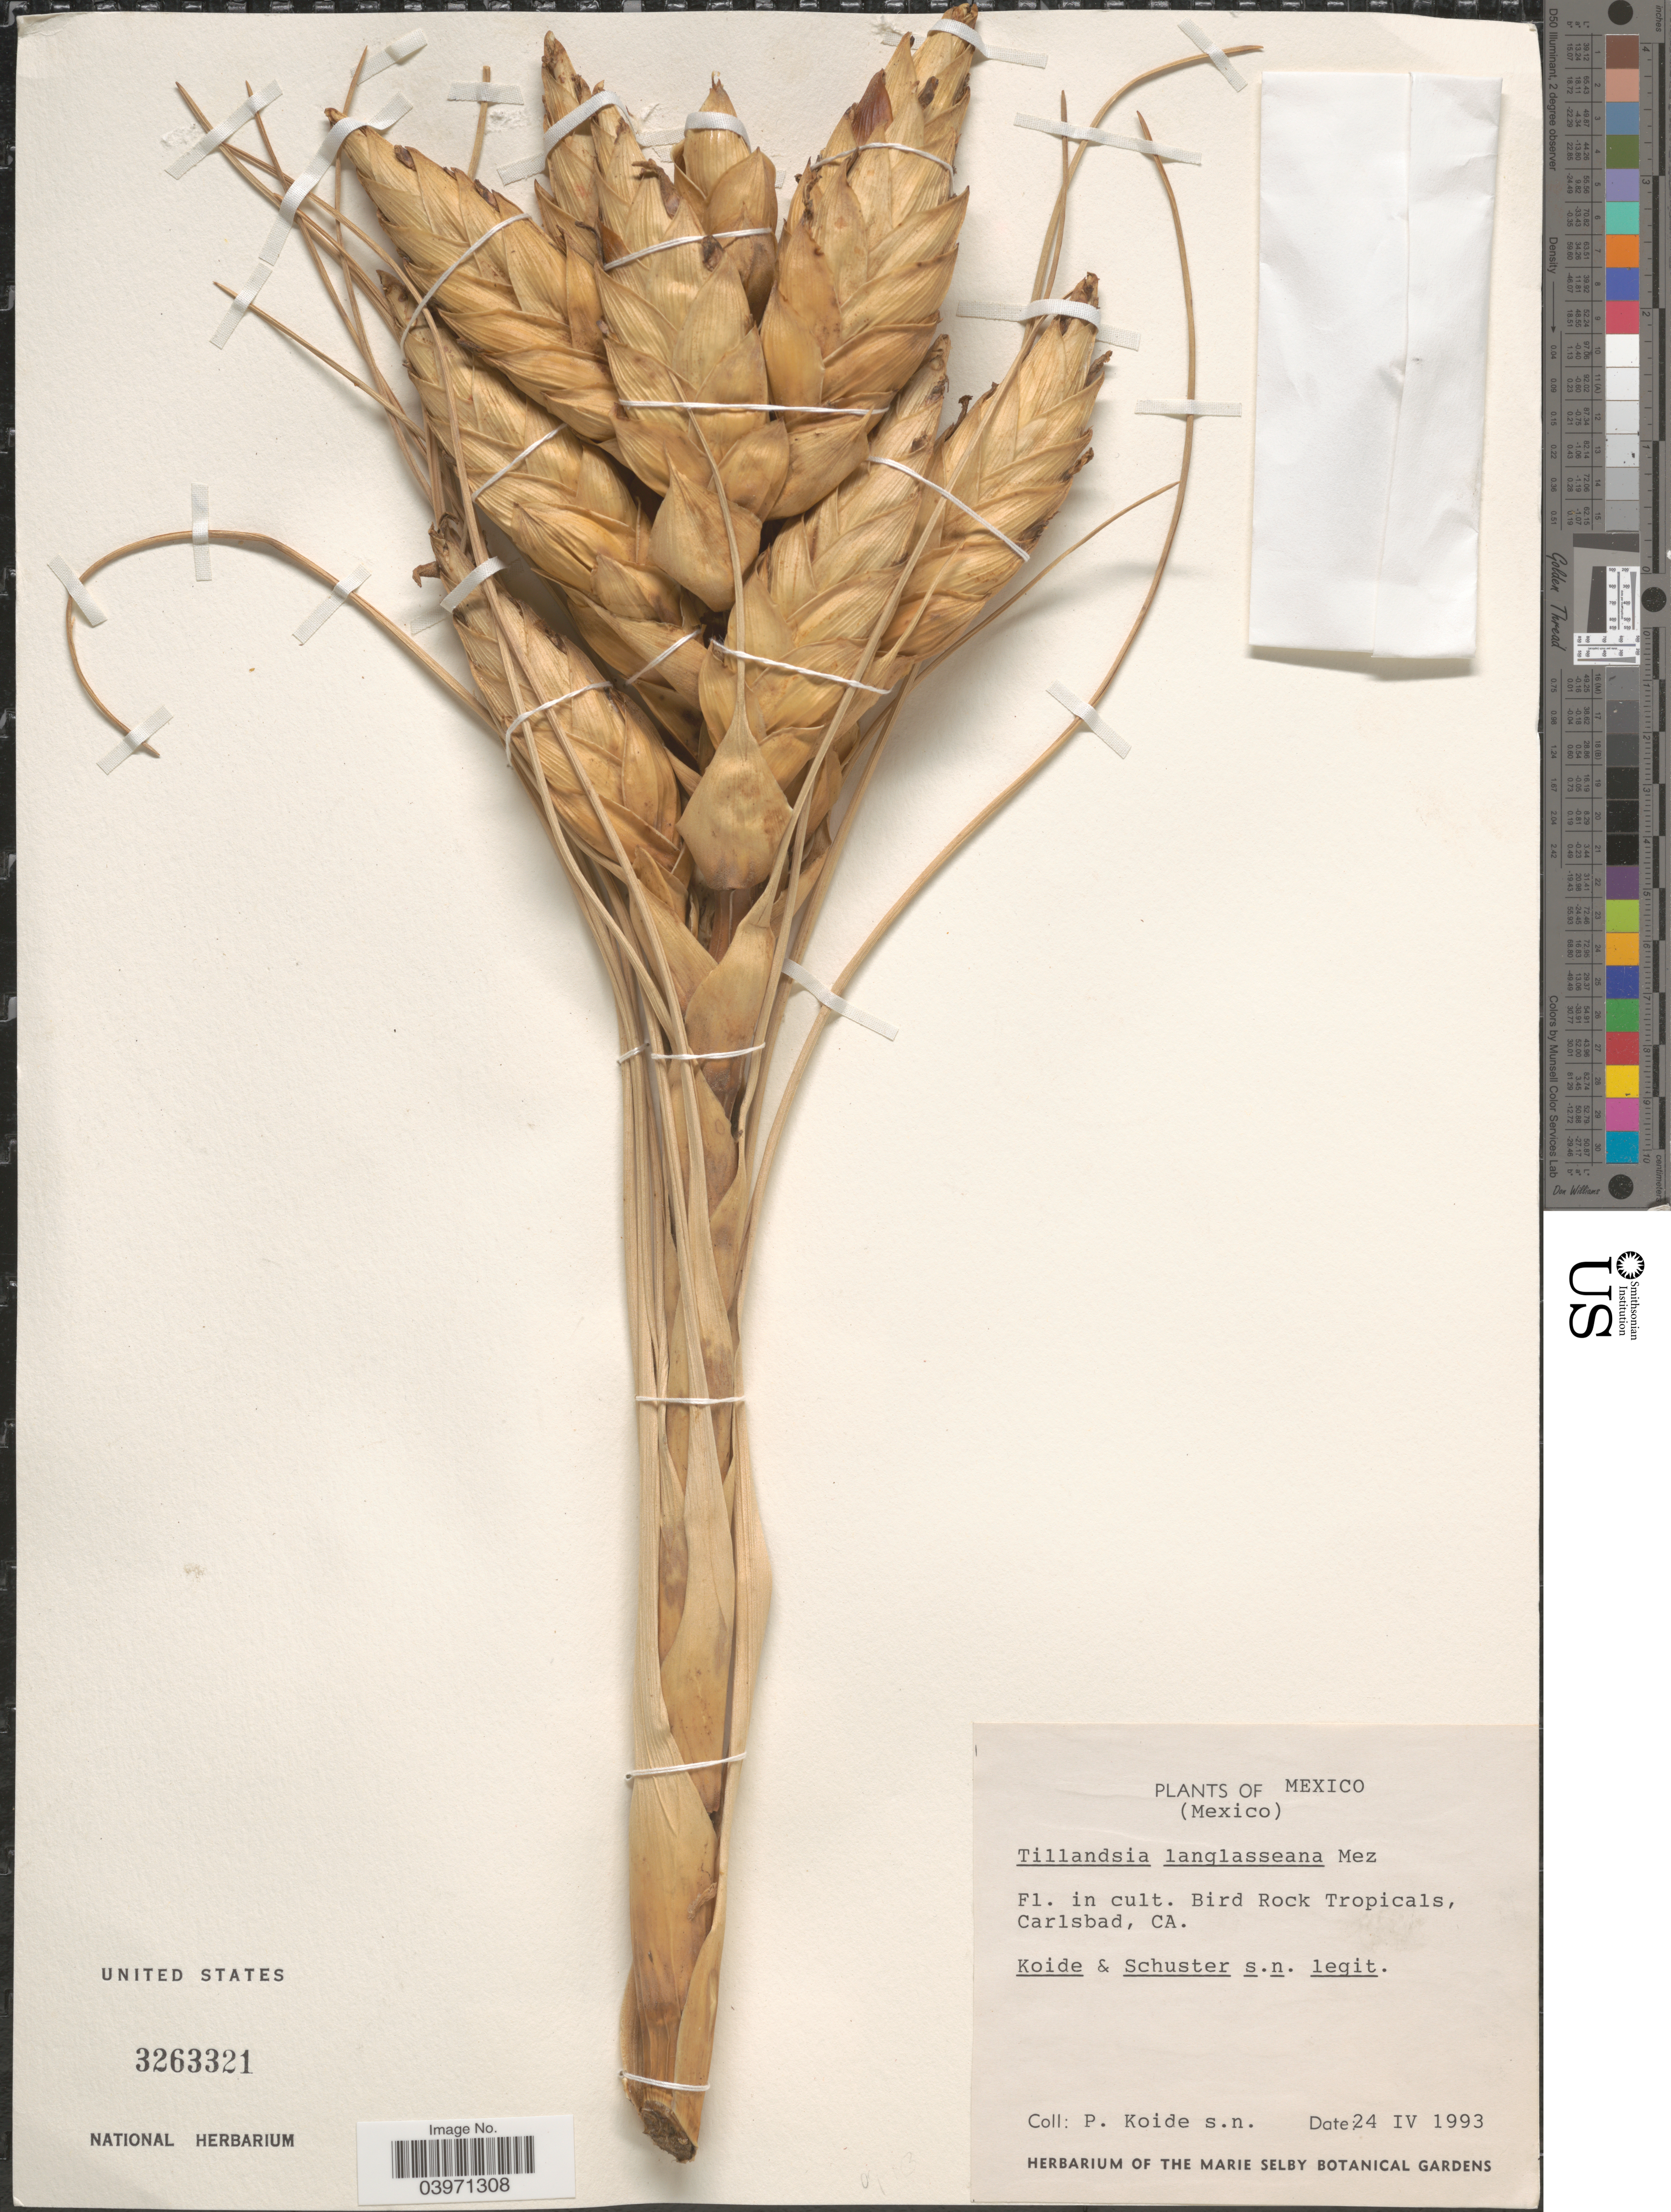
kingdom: Plantae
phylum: Tracheophyta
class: Liliopsida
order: Poales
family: Bromeliaceae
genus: Tillandsia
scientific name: Tillandsia langlasseana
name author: Mez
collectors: P. Koide & -- Schuster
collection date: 1993-04-24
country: United States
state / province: California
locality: Bird Rock Tropicals, Carlsbad.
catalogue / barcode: US 3263321